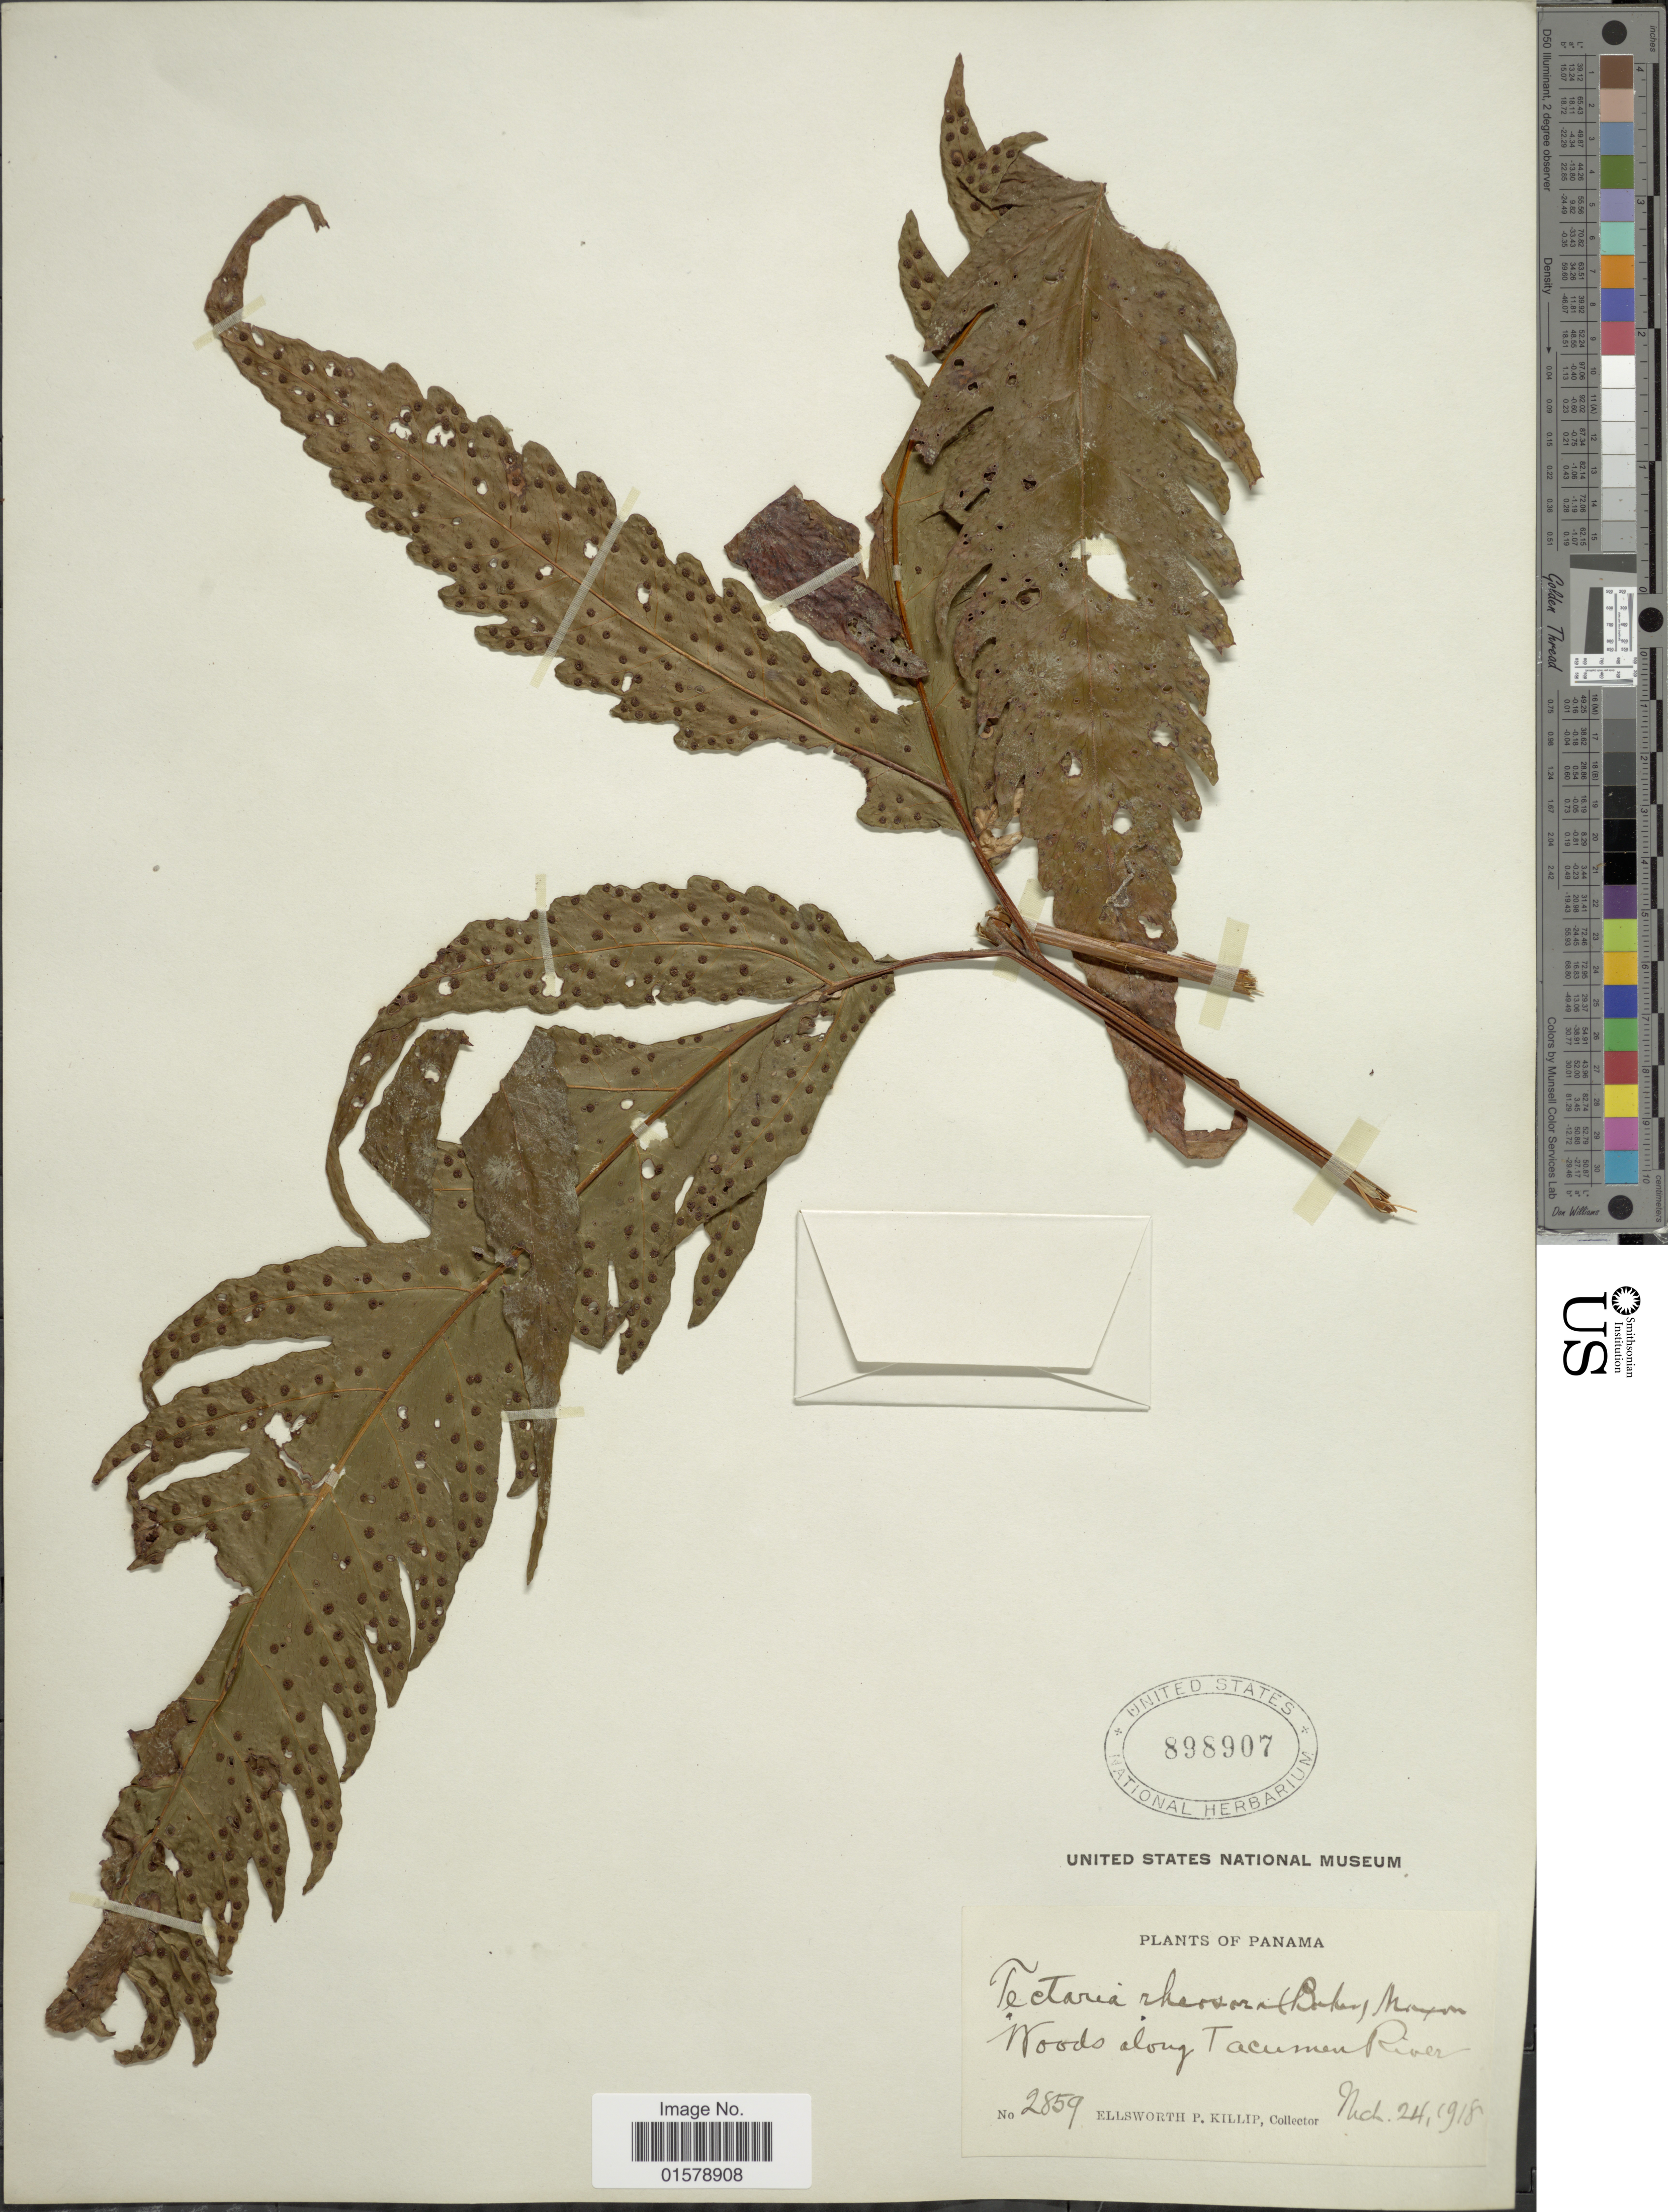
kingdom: Plantae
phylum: Tracheophyta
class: Polypodiopsida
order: Polypodiales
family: Tectariaceae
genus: Tectaria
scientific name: Tectaria rivalis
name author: (Mett. ex Kuhn) C. Chr.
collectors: E. P. Killip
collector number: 2859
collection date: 1918-03-24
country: Panama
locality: Woods along Tacumen River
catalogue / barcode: US 898907